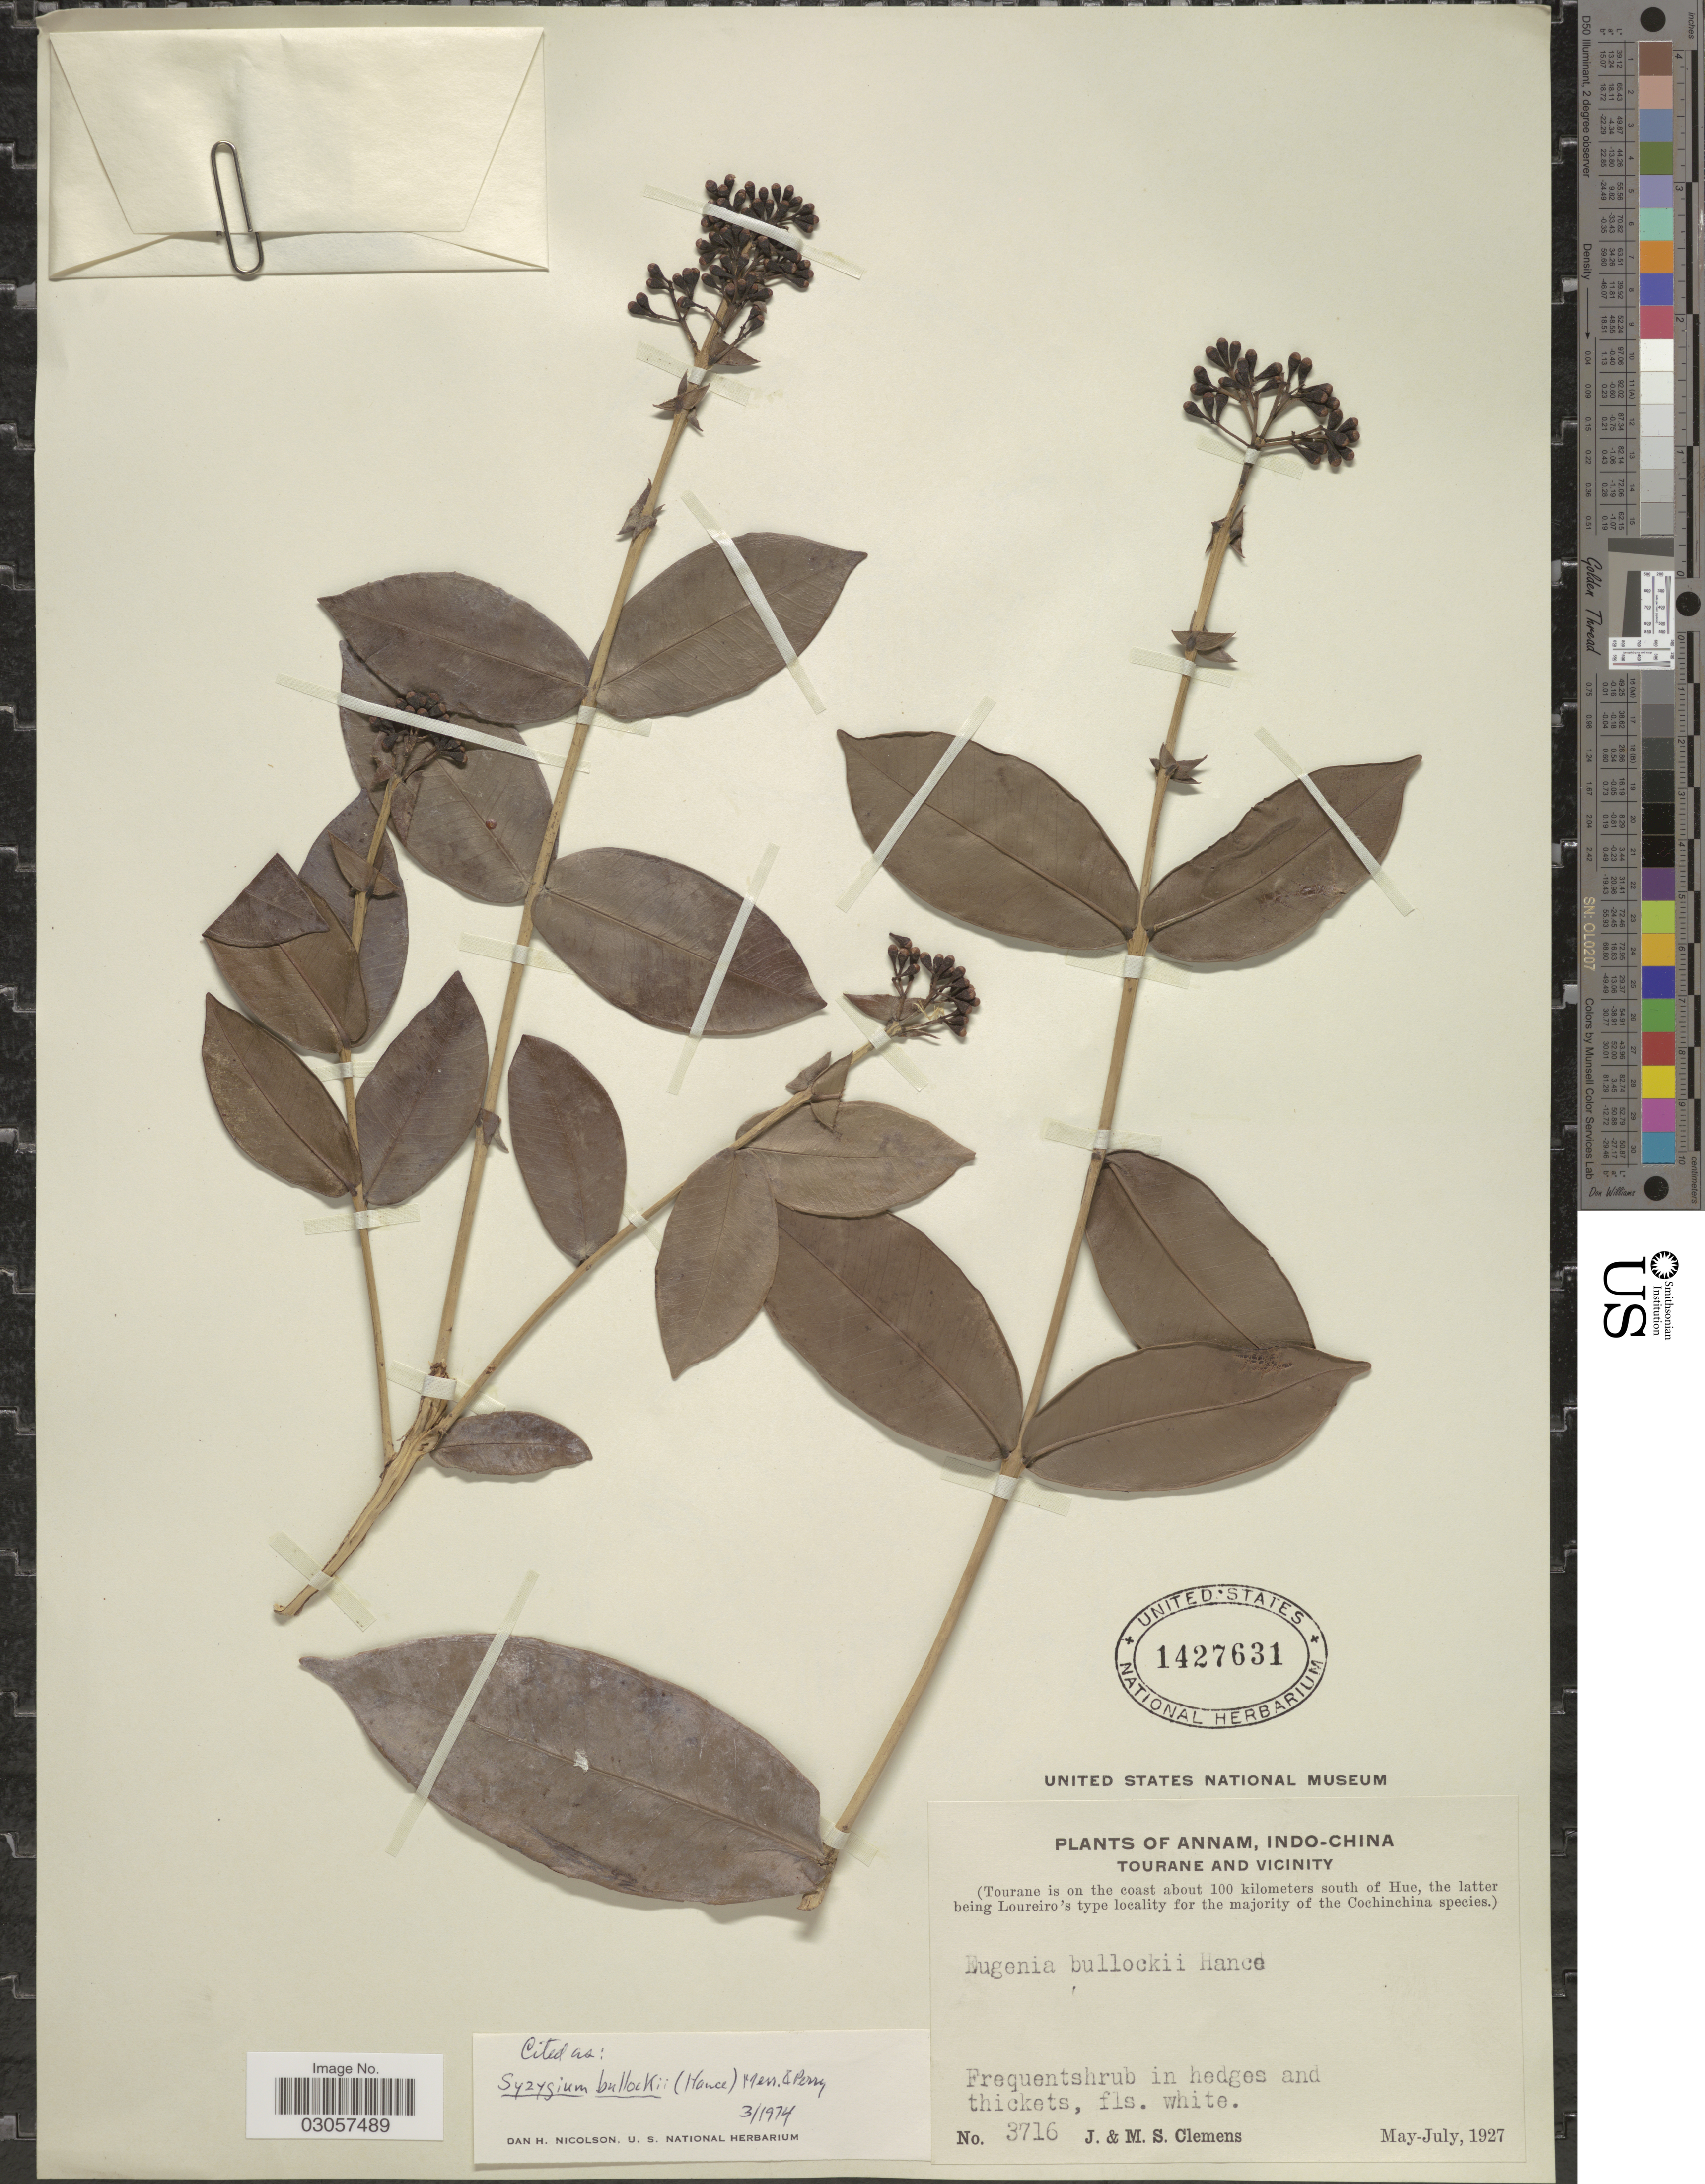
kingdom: Plantae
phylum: Tracheophyta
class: Magnoliopsida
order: Myrtales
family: Myrtaceae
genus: Syzygium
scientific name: Syzygium bullockii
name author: (Hance) Merr. & L.M. Perry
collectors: J. Clemens & M. S. Clemens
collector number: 3716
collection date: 1927-05/1927-07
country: Vietnam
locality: Annam, Indo-China, Tourane and Vicinity, (Tourane is on the coast about 100 kilometers south of Hue).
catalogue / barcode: US 1427631